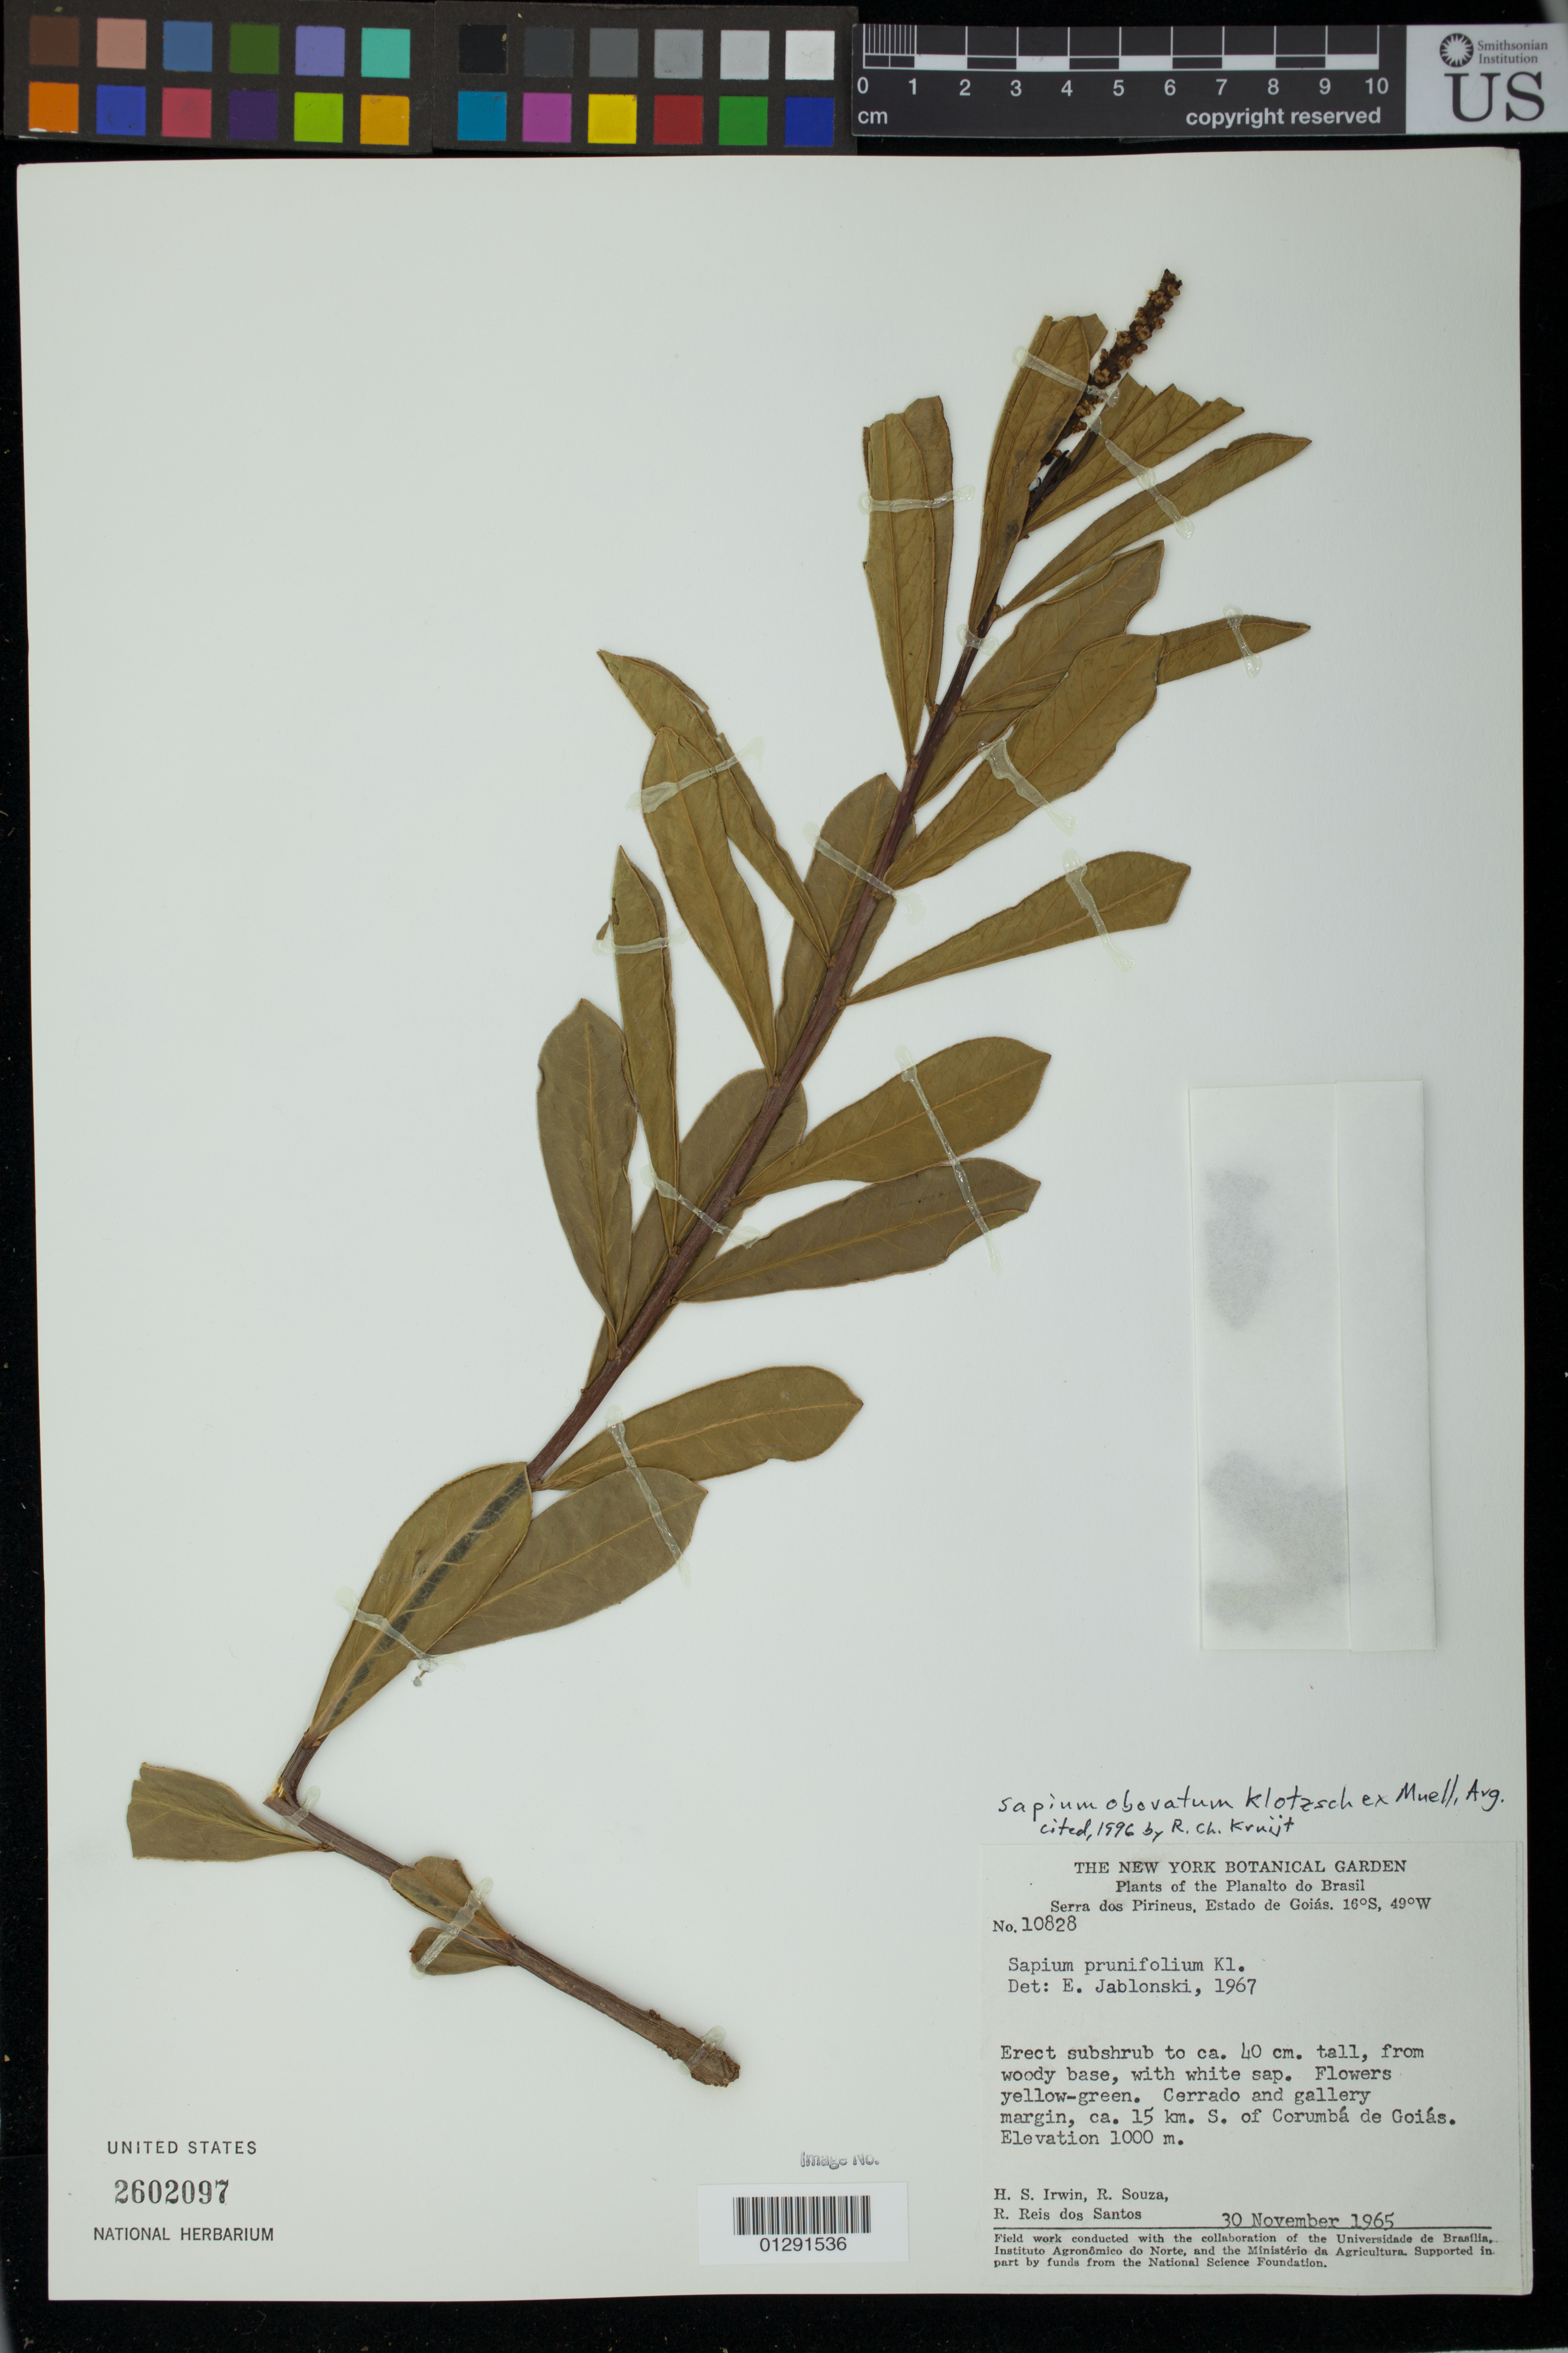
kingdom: Plantae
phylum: Tracheophyta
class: Magnoliopsida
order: Malpighiales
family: Euphorbiaceae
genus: Sapium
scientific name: Sapium obovatum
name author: Klotzsch ex Müll. Arg.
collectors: H. Irwin, R. Souza & R. Reis dos Santos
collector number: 10828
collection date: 1965-11-30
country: Brazil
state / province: Goias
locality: Serra dos Pirineus, ca. 15 km. S. of Corumba de Goias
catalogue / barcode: US 2602097